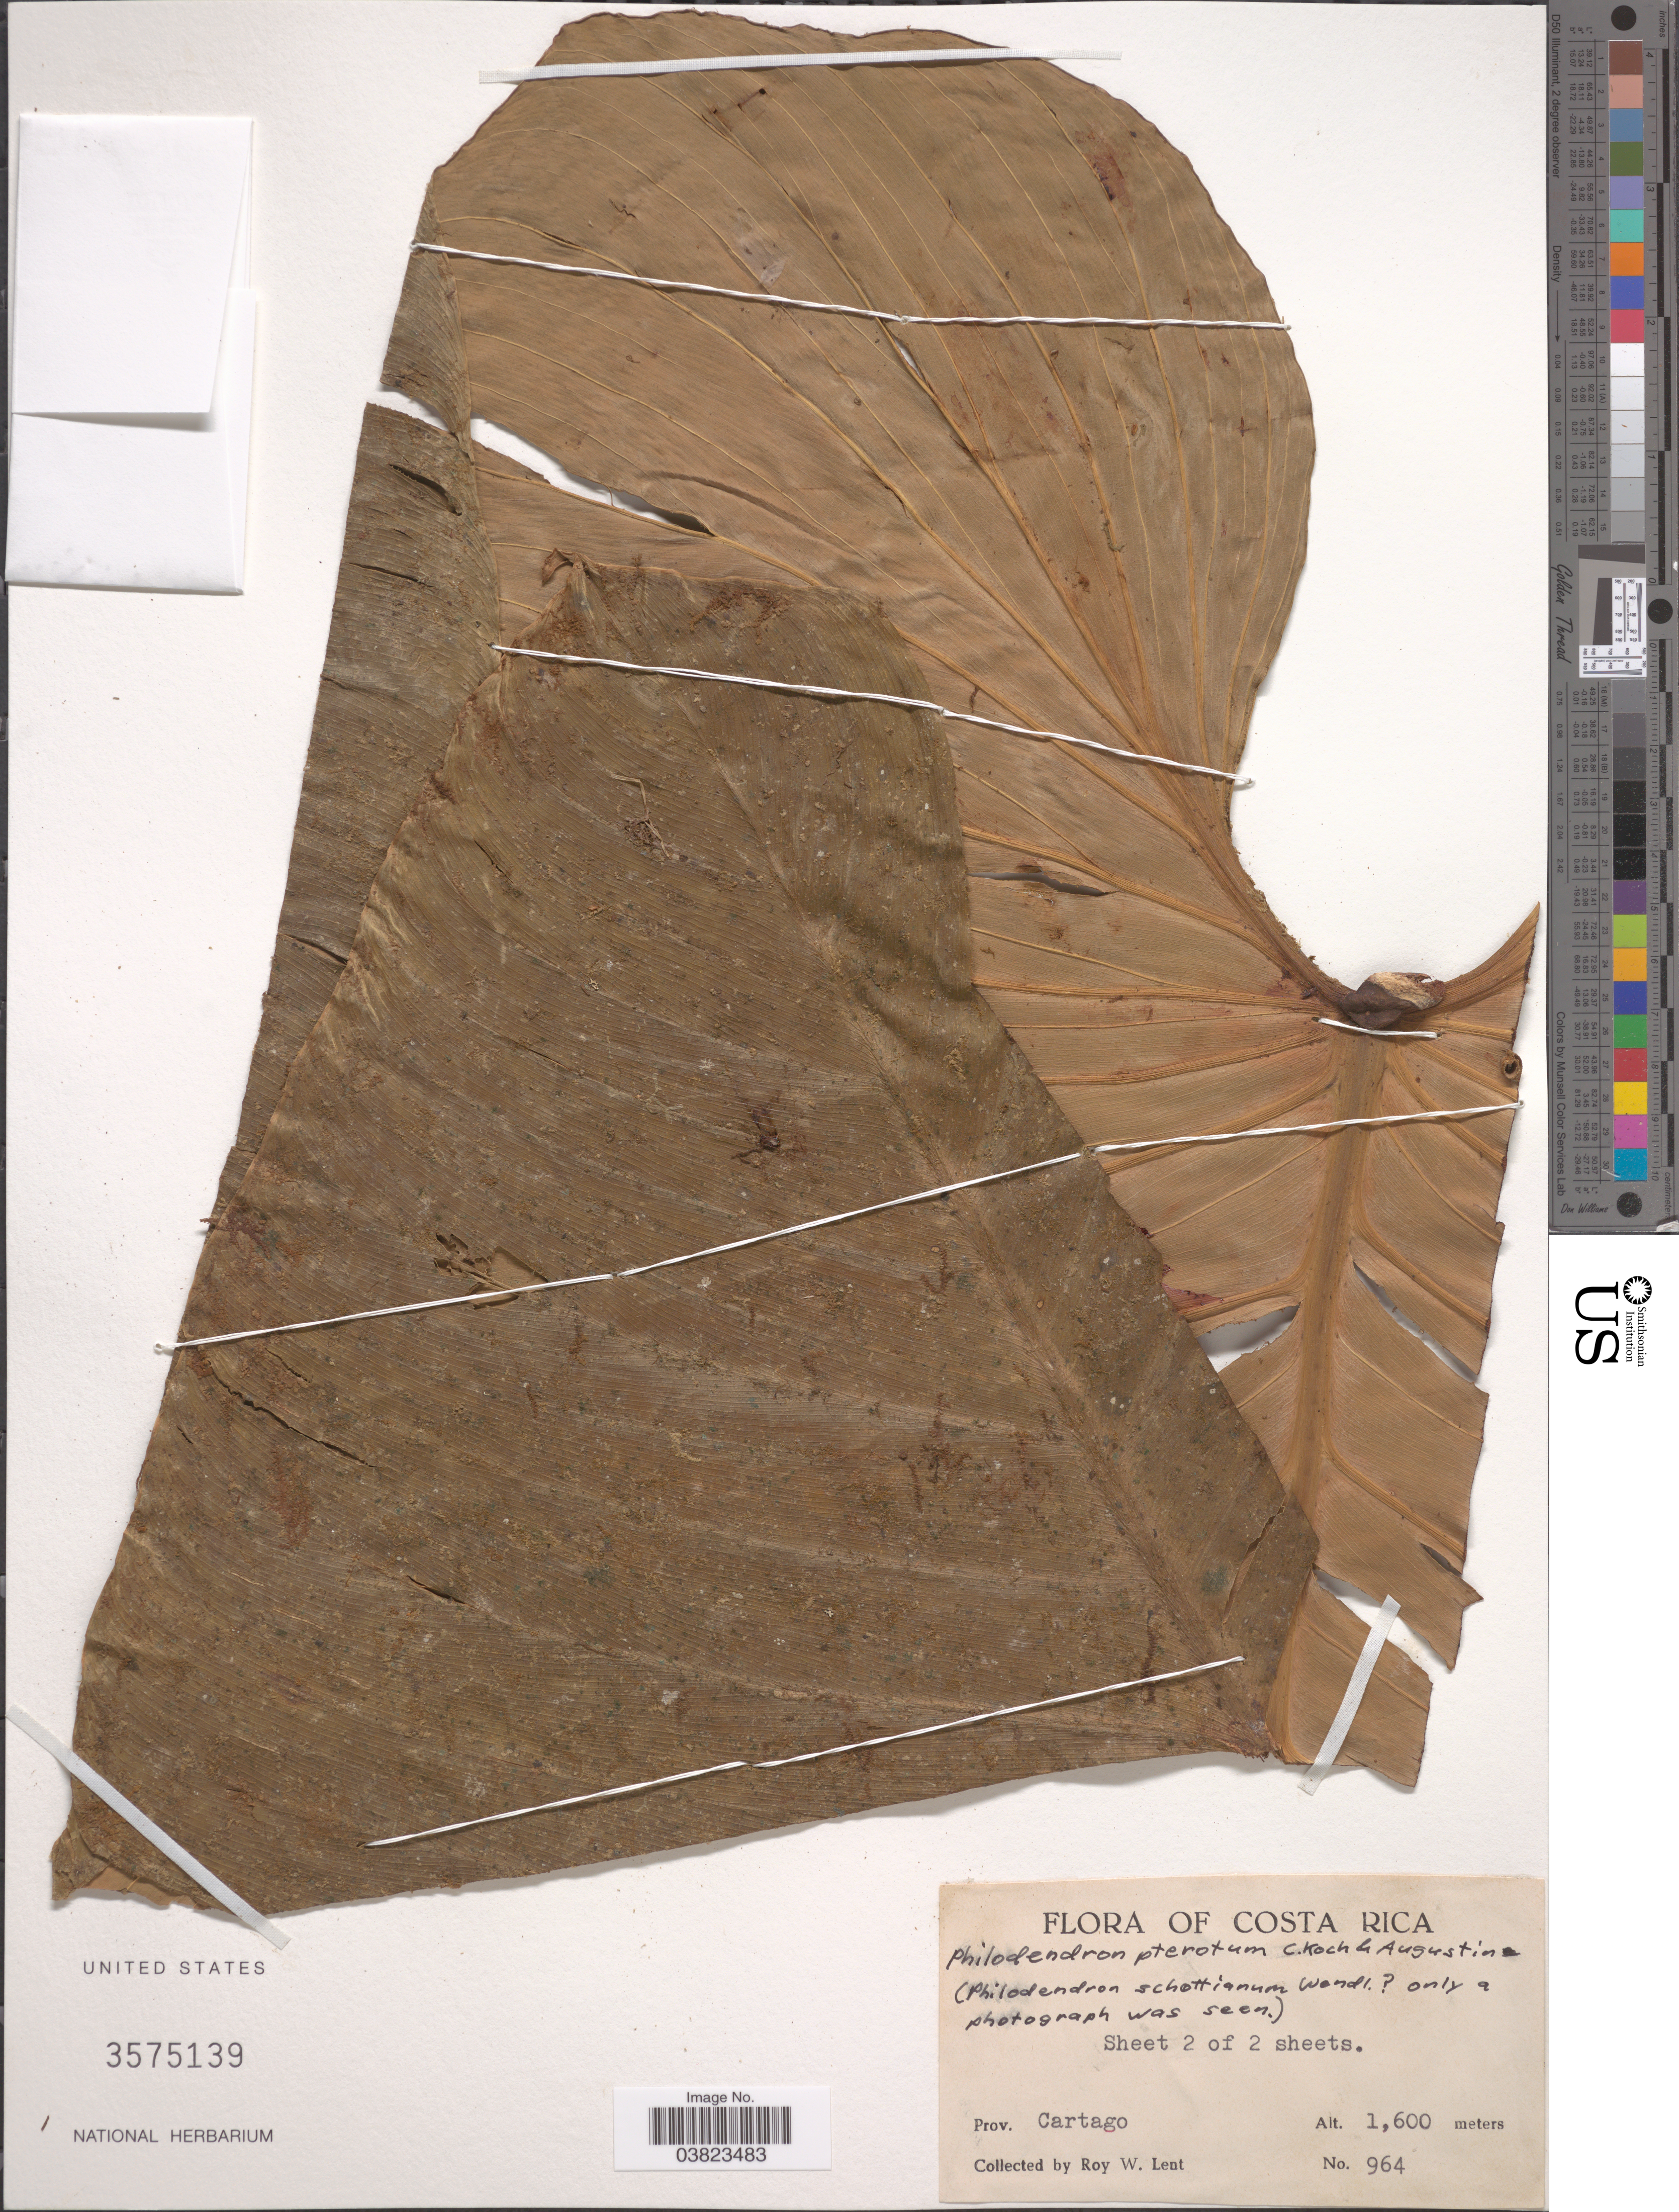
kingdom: Plantae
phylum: Tracheophyta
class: Liliopsida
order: Alismatales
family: Araceae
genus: Philodendron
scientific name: Philodendron pterotum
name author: K. Koch & Augustin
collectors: R. W. Lent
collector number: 964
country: Costa Rica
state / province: Cartago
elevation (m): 1600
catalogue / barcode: US 3575139